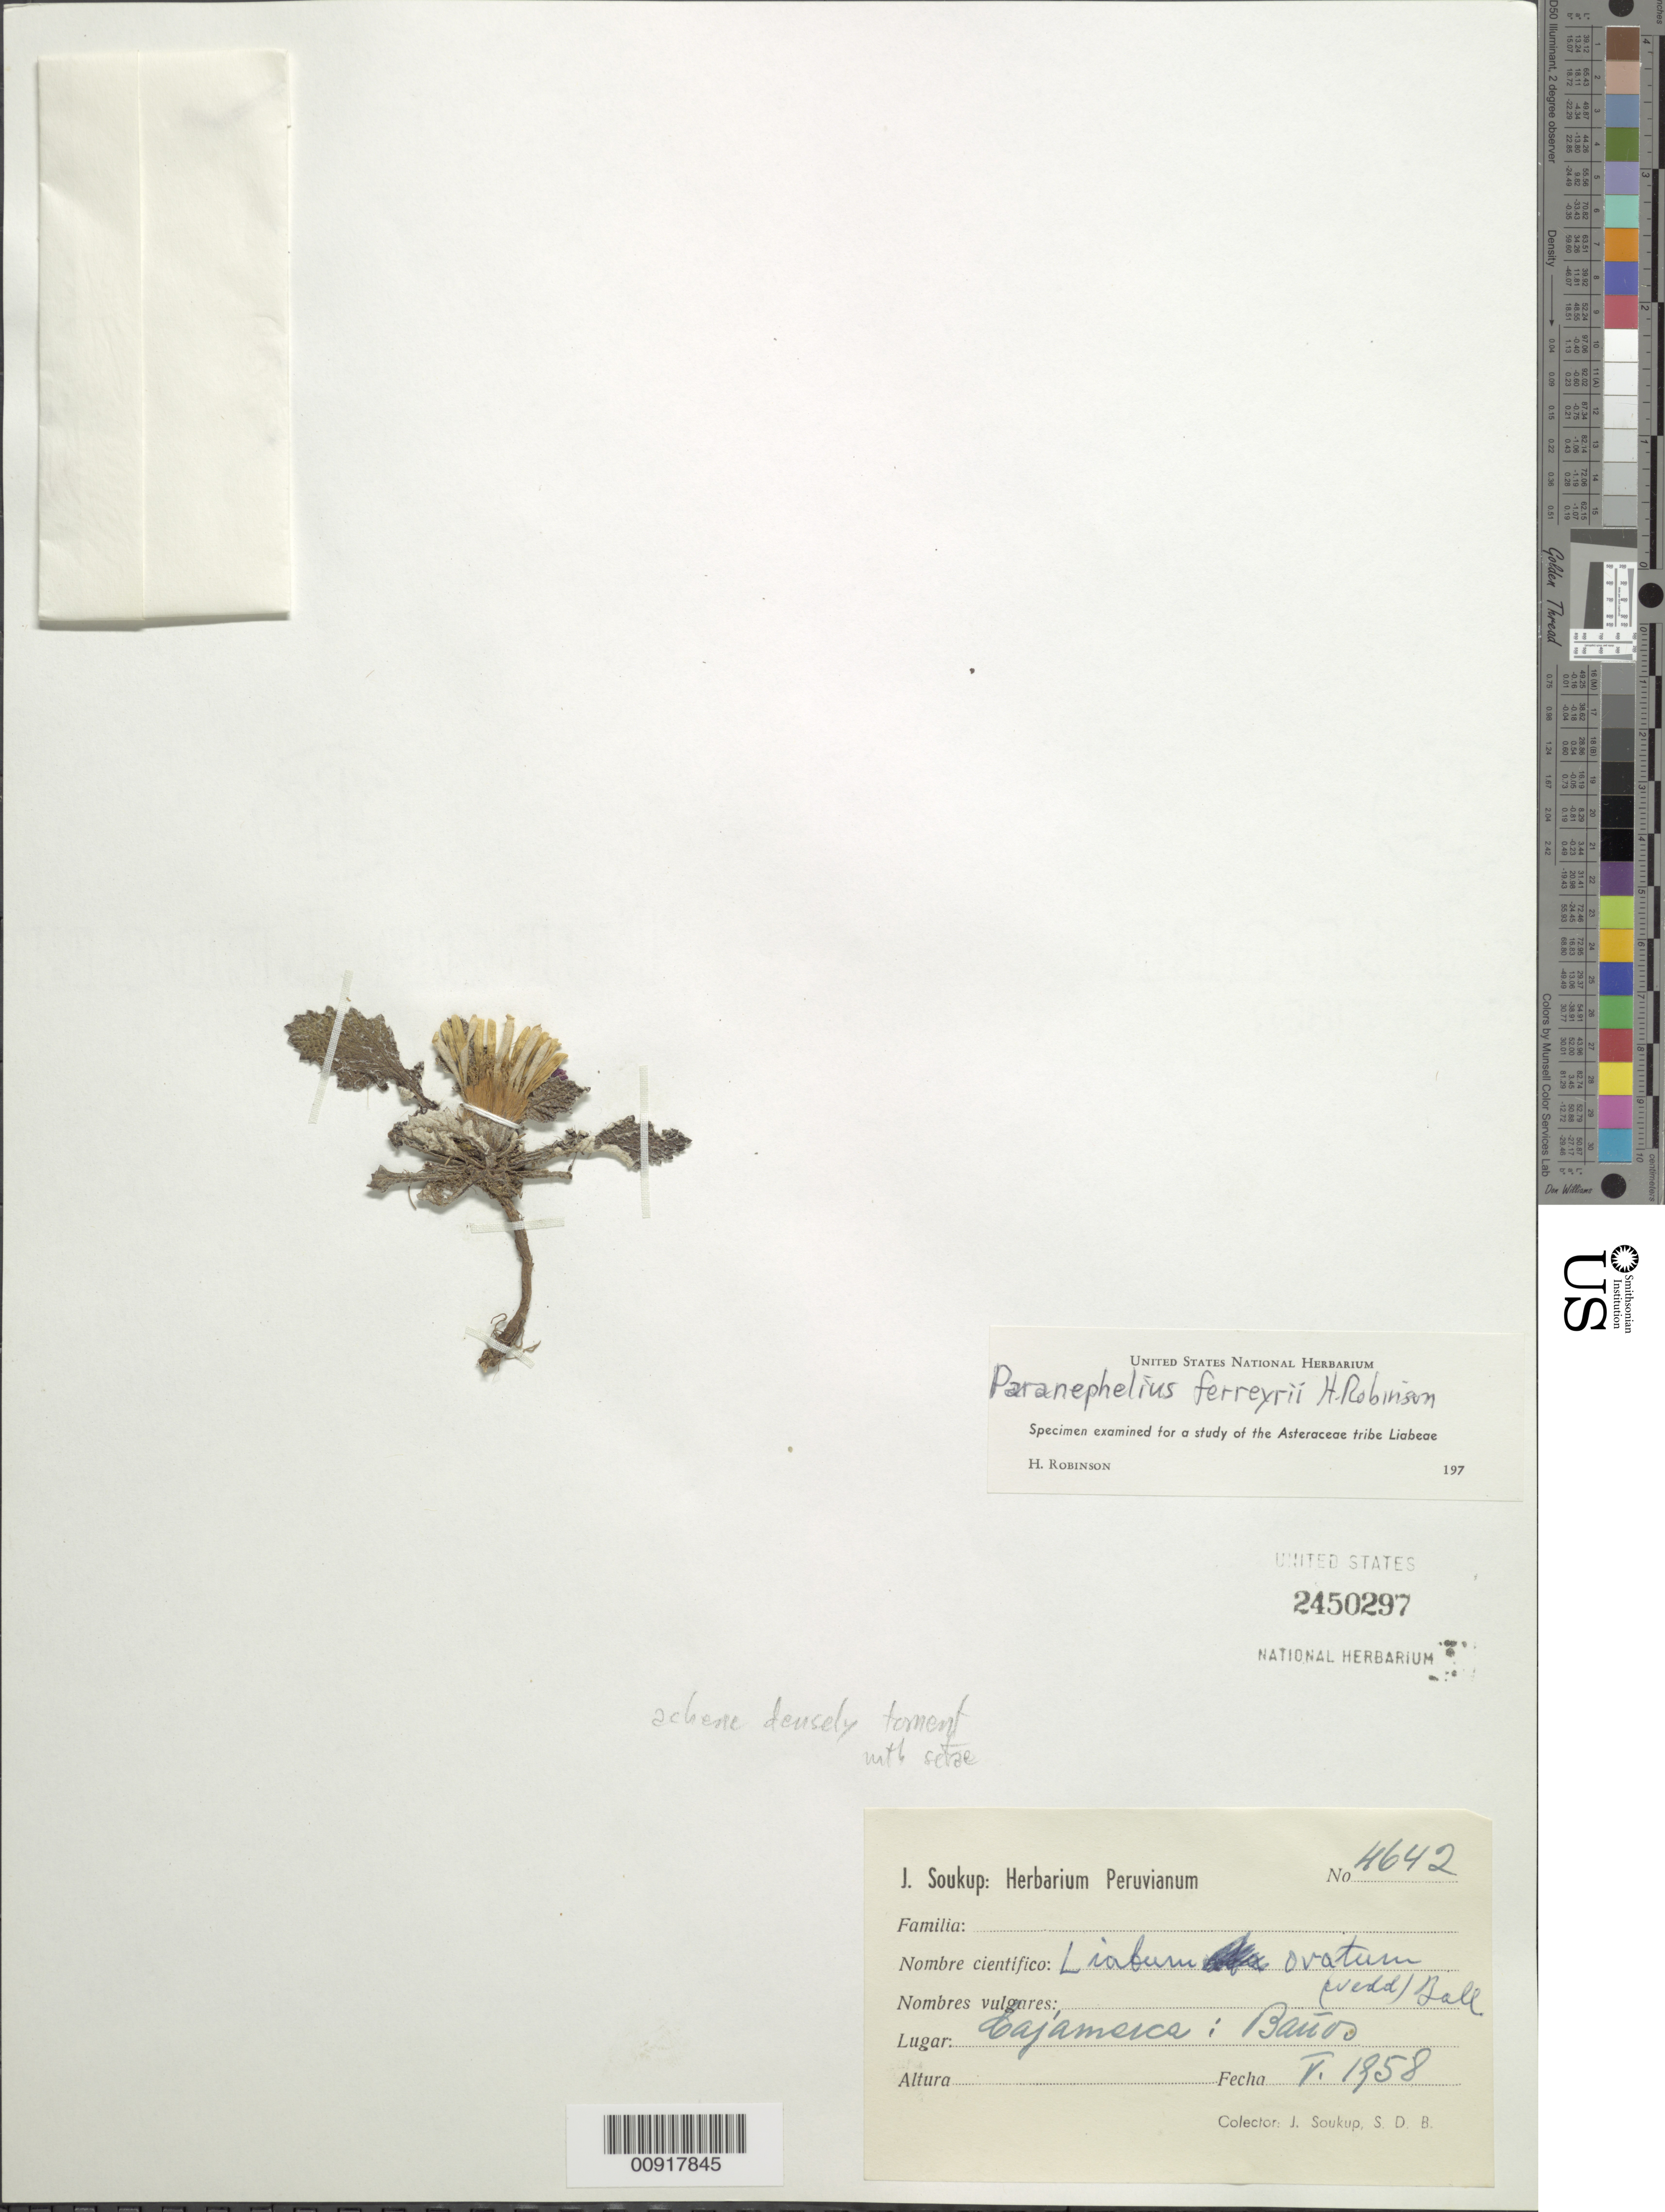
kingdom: Plantae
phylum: Tracheophyta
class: Magnoliopsida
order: Asterales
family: Asteraceae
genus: Paranephelius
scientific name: Paranephelius ferreyrii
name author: H. Rob.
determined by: Robinson, Harold E., (US)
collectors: J. J. Soukup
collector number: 4642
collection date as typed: May 1958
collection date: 1958-05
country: Peru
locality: Cajamarca: Baños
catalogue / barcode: US 2450297